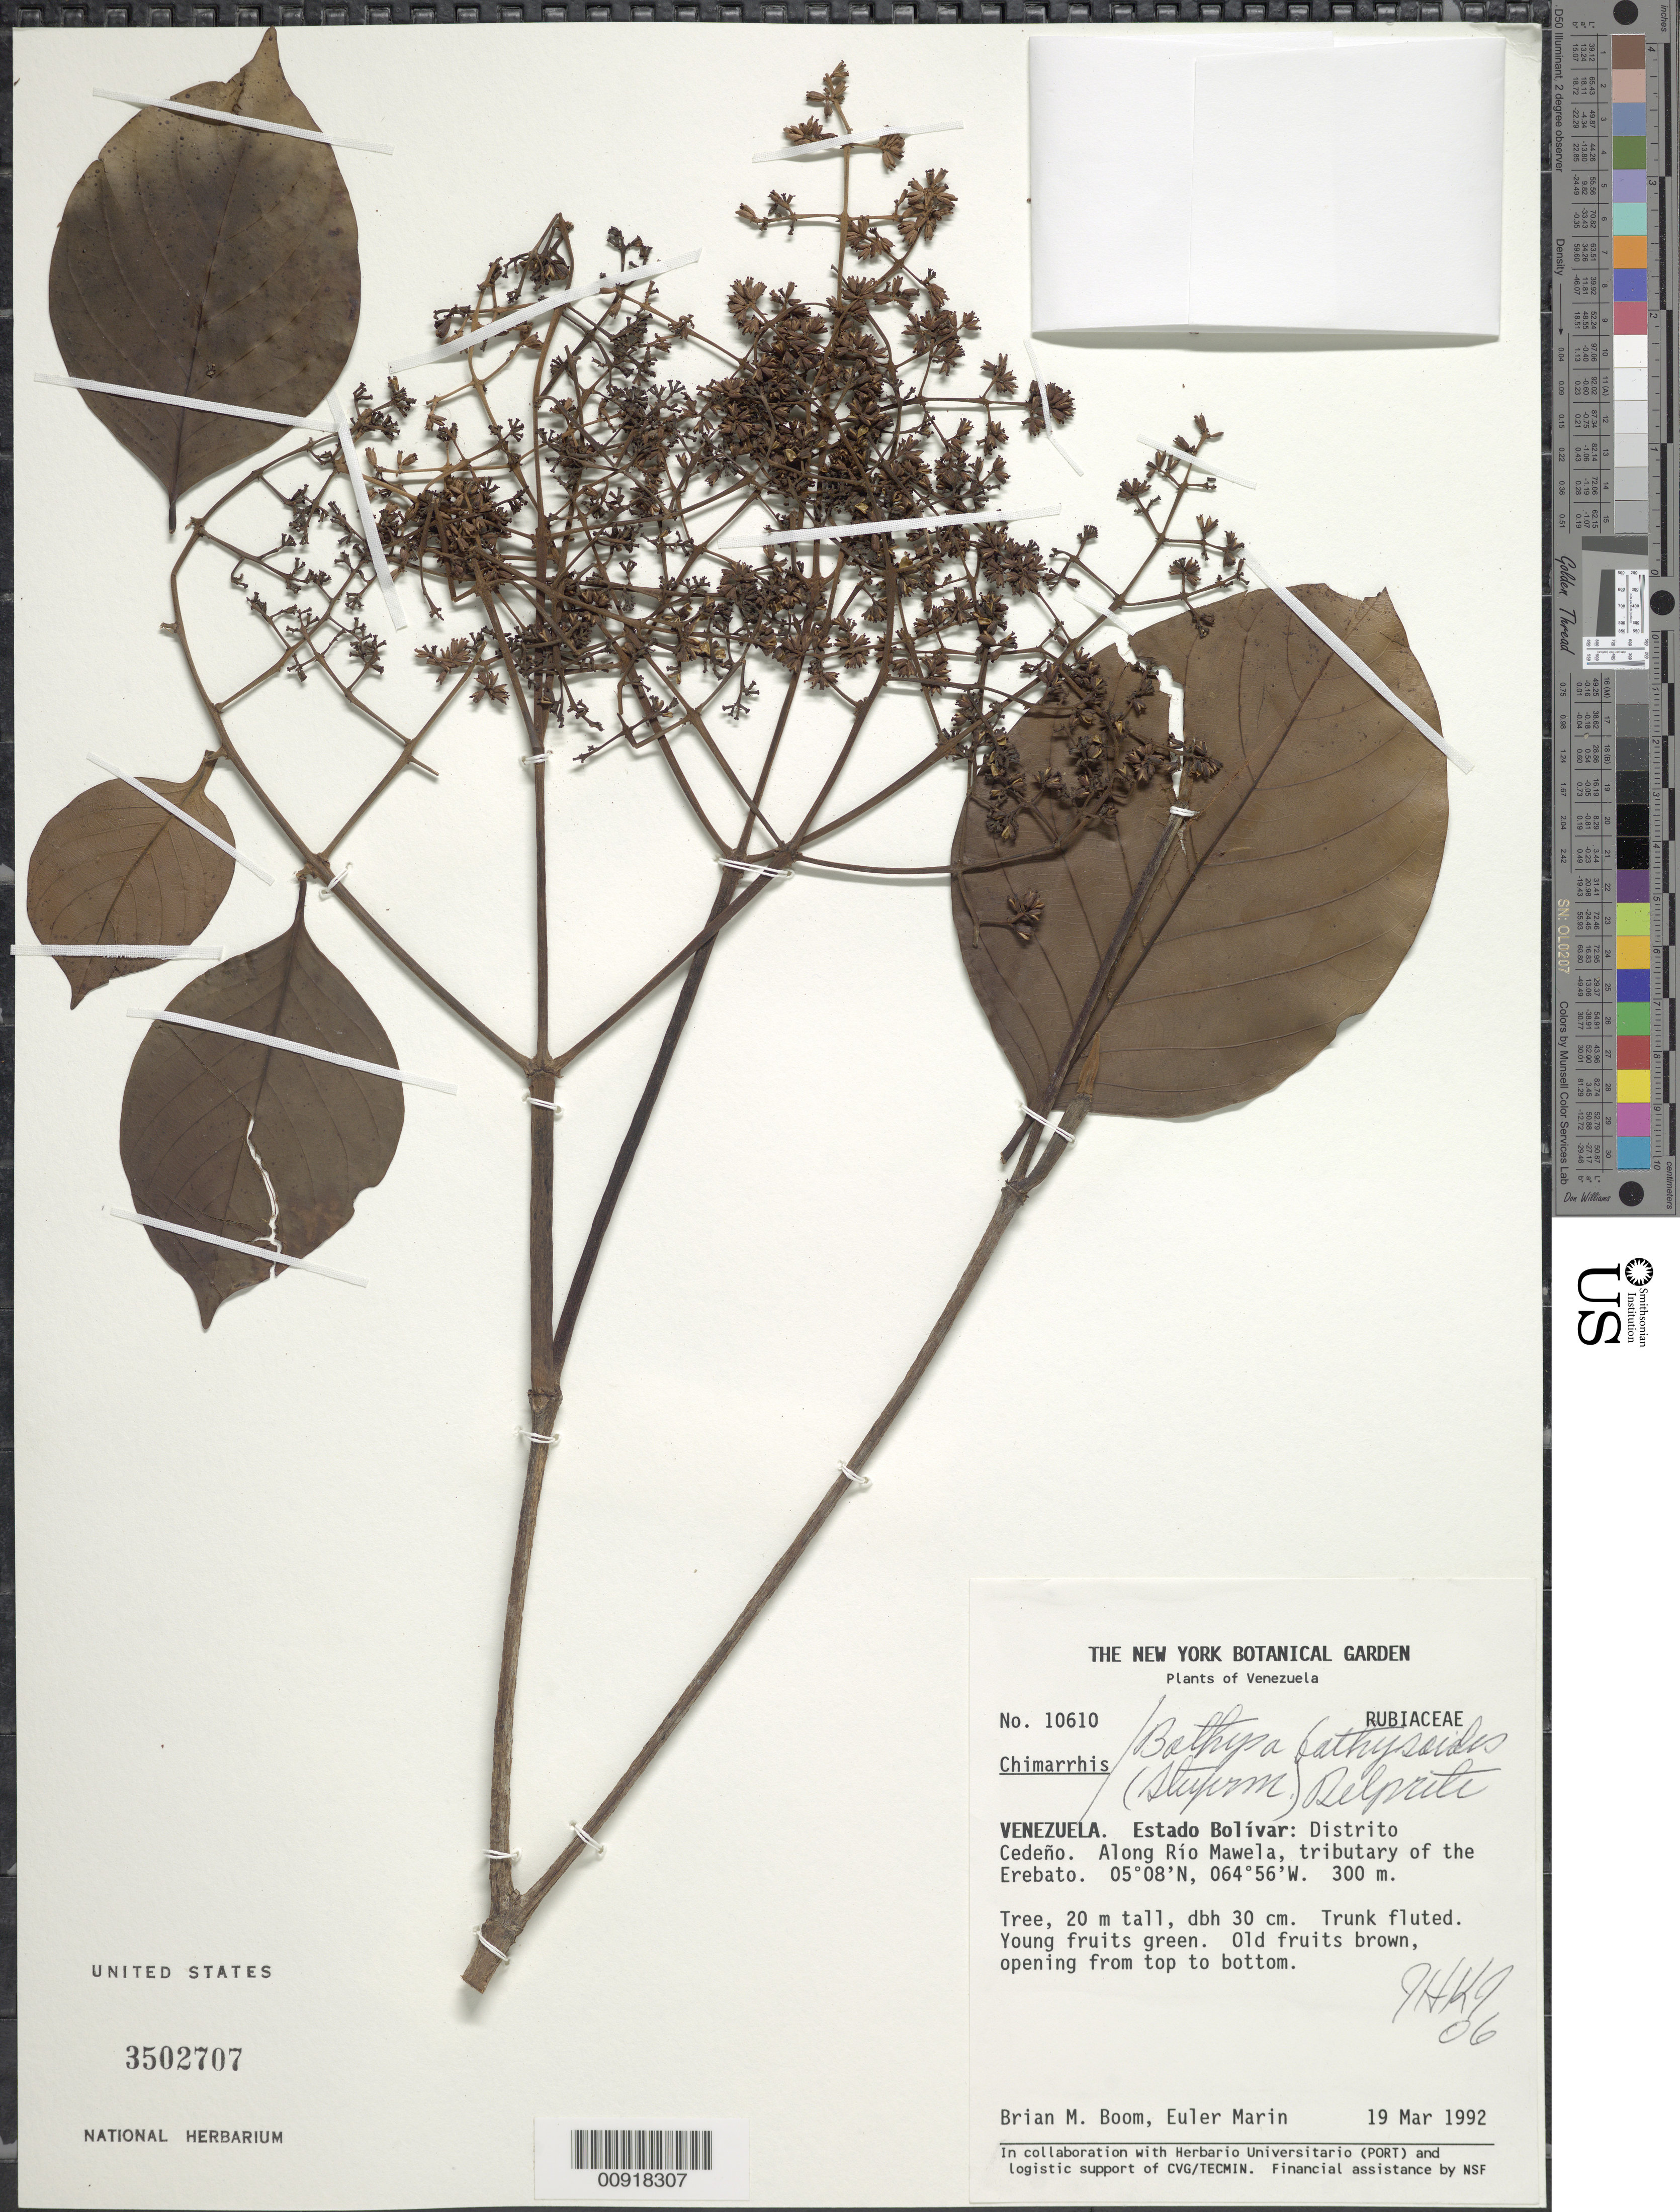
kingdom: Plantae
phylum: Tracheophyta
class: Magnoliopsida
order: Gentianales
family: Rubiaceae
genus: Bathysa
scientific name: Bathysa bathysoides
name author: (Steyerm.) Delprete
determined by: Kirkbride, J. H.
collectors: B. M. Boom & E. Marin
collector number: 10610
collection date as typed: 19-Mar-92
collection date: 1992-03-19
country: Venezuela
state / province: Bolívar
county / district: Cedeño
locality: Río Mawela, tributary of the Río Erebato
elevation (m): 300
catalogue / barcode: US 3502707